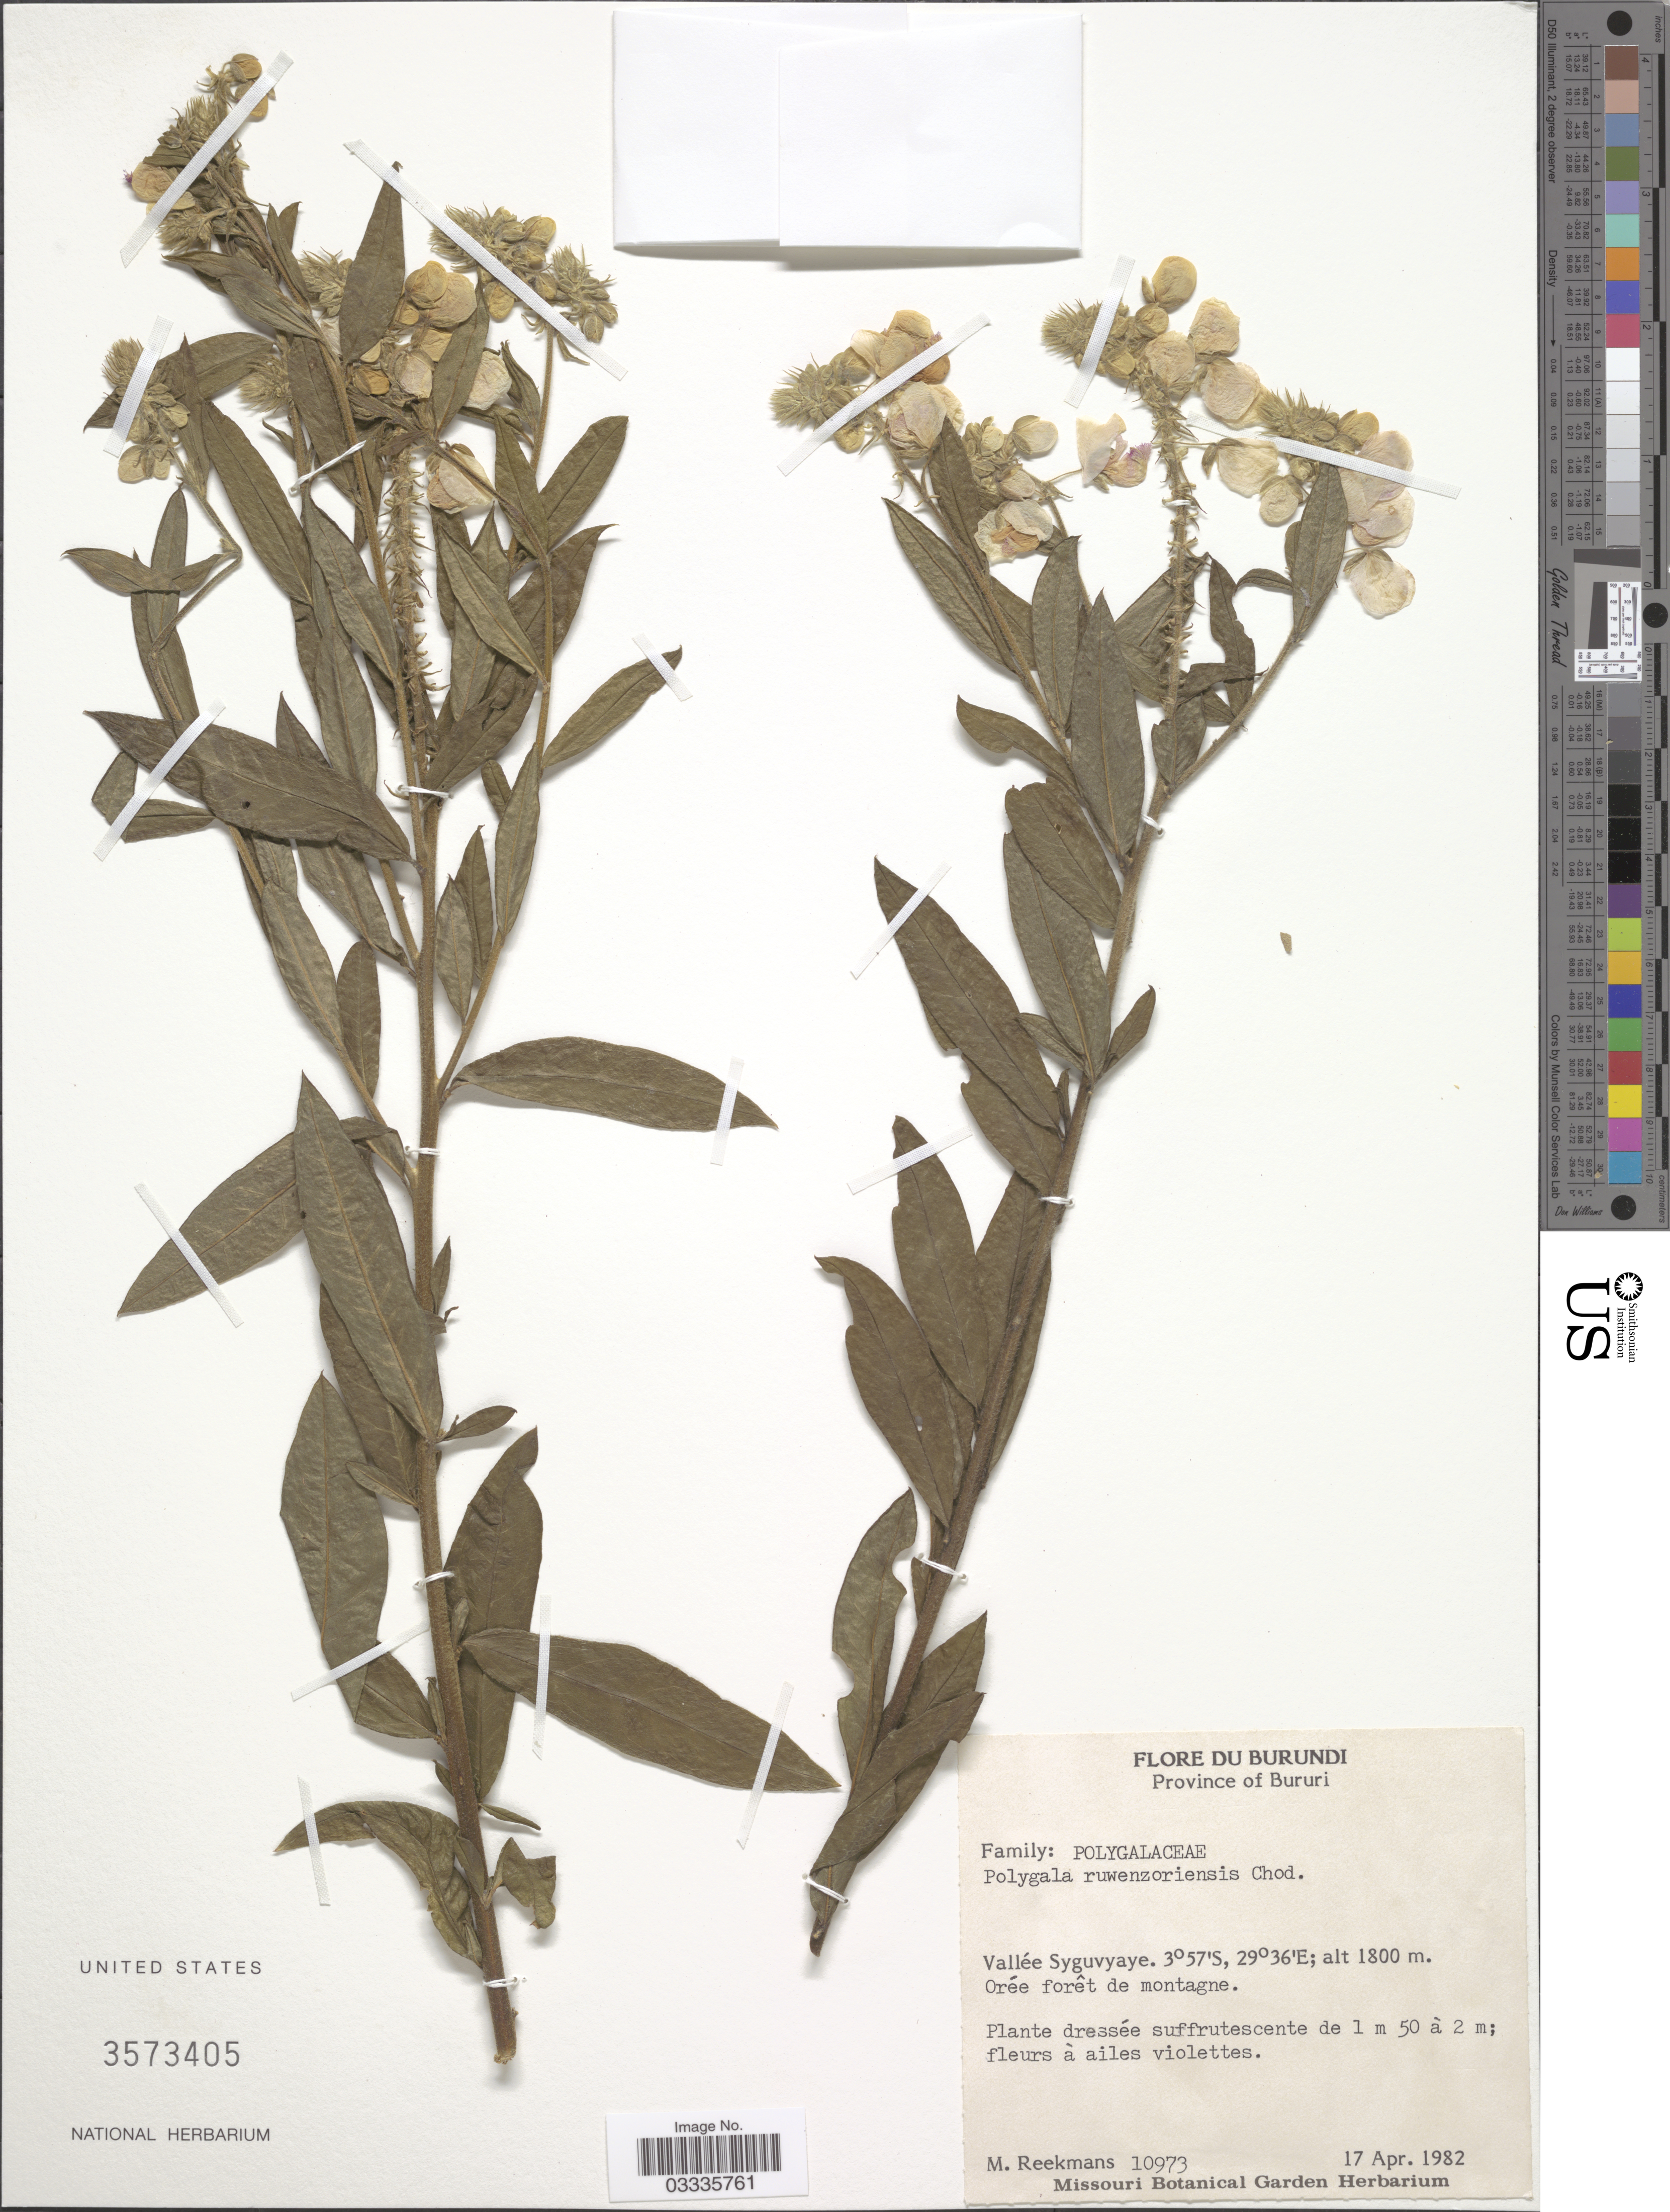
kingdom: Plantae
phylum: Tracheophyta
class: Magnoliopsida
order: Fabales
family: Polygalaceae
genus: Polygala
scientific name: Polygala ruwenzoriensis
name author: Chodat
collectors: M. Reekmans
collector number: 10973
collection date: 1982-04-17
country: Burundi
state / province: Bururi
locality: Vallée Syguvyaye.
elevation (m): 1800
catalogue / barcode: US 3573405